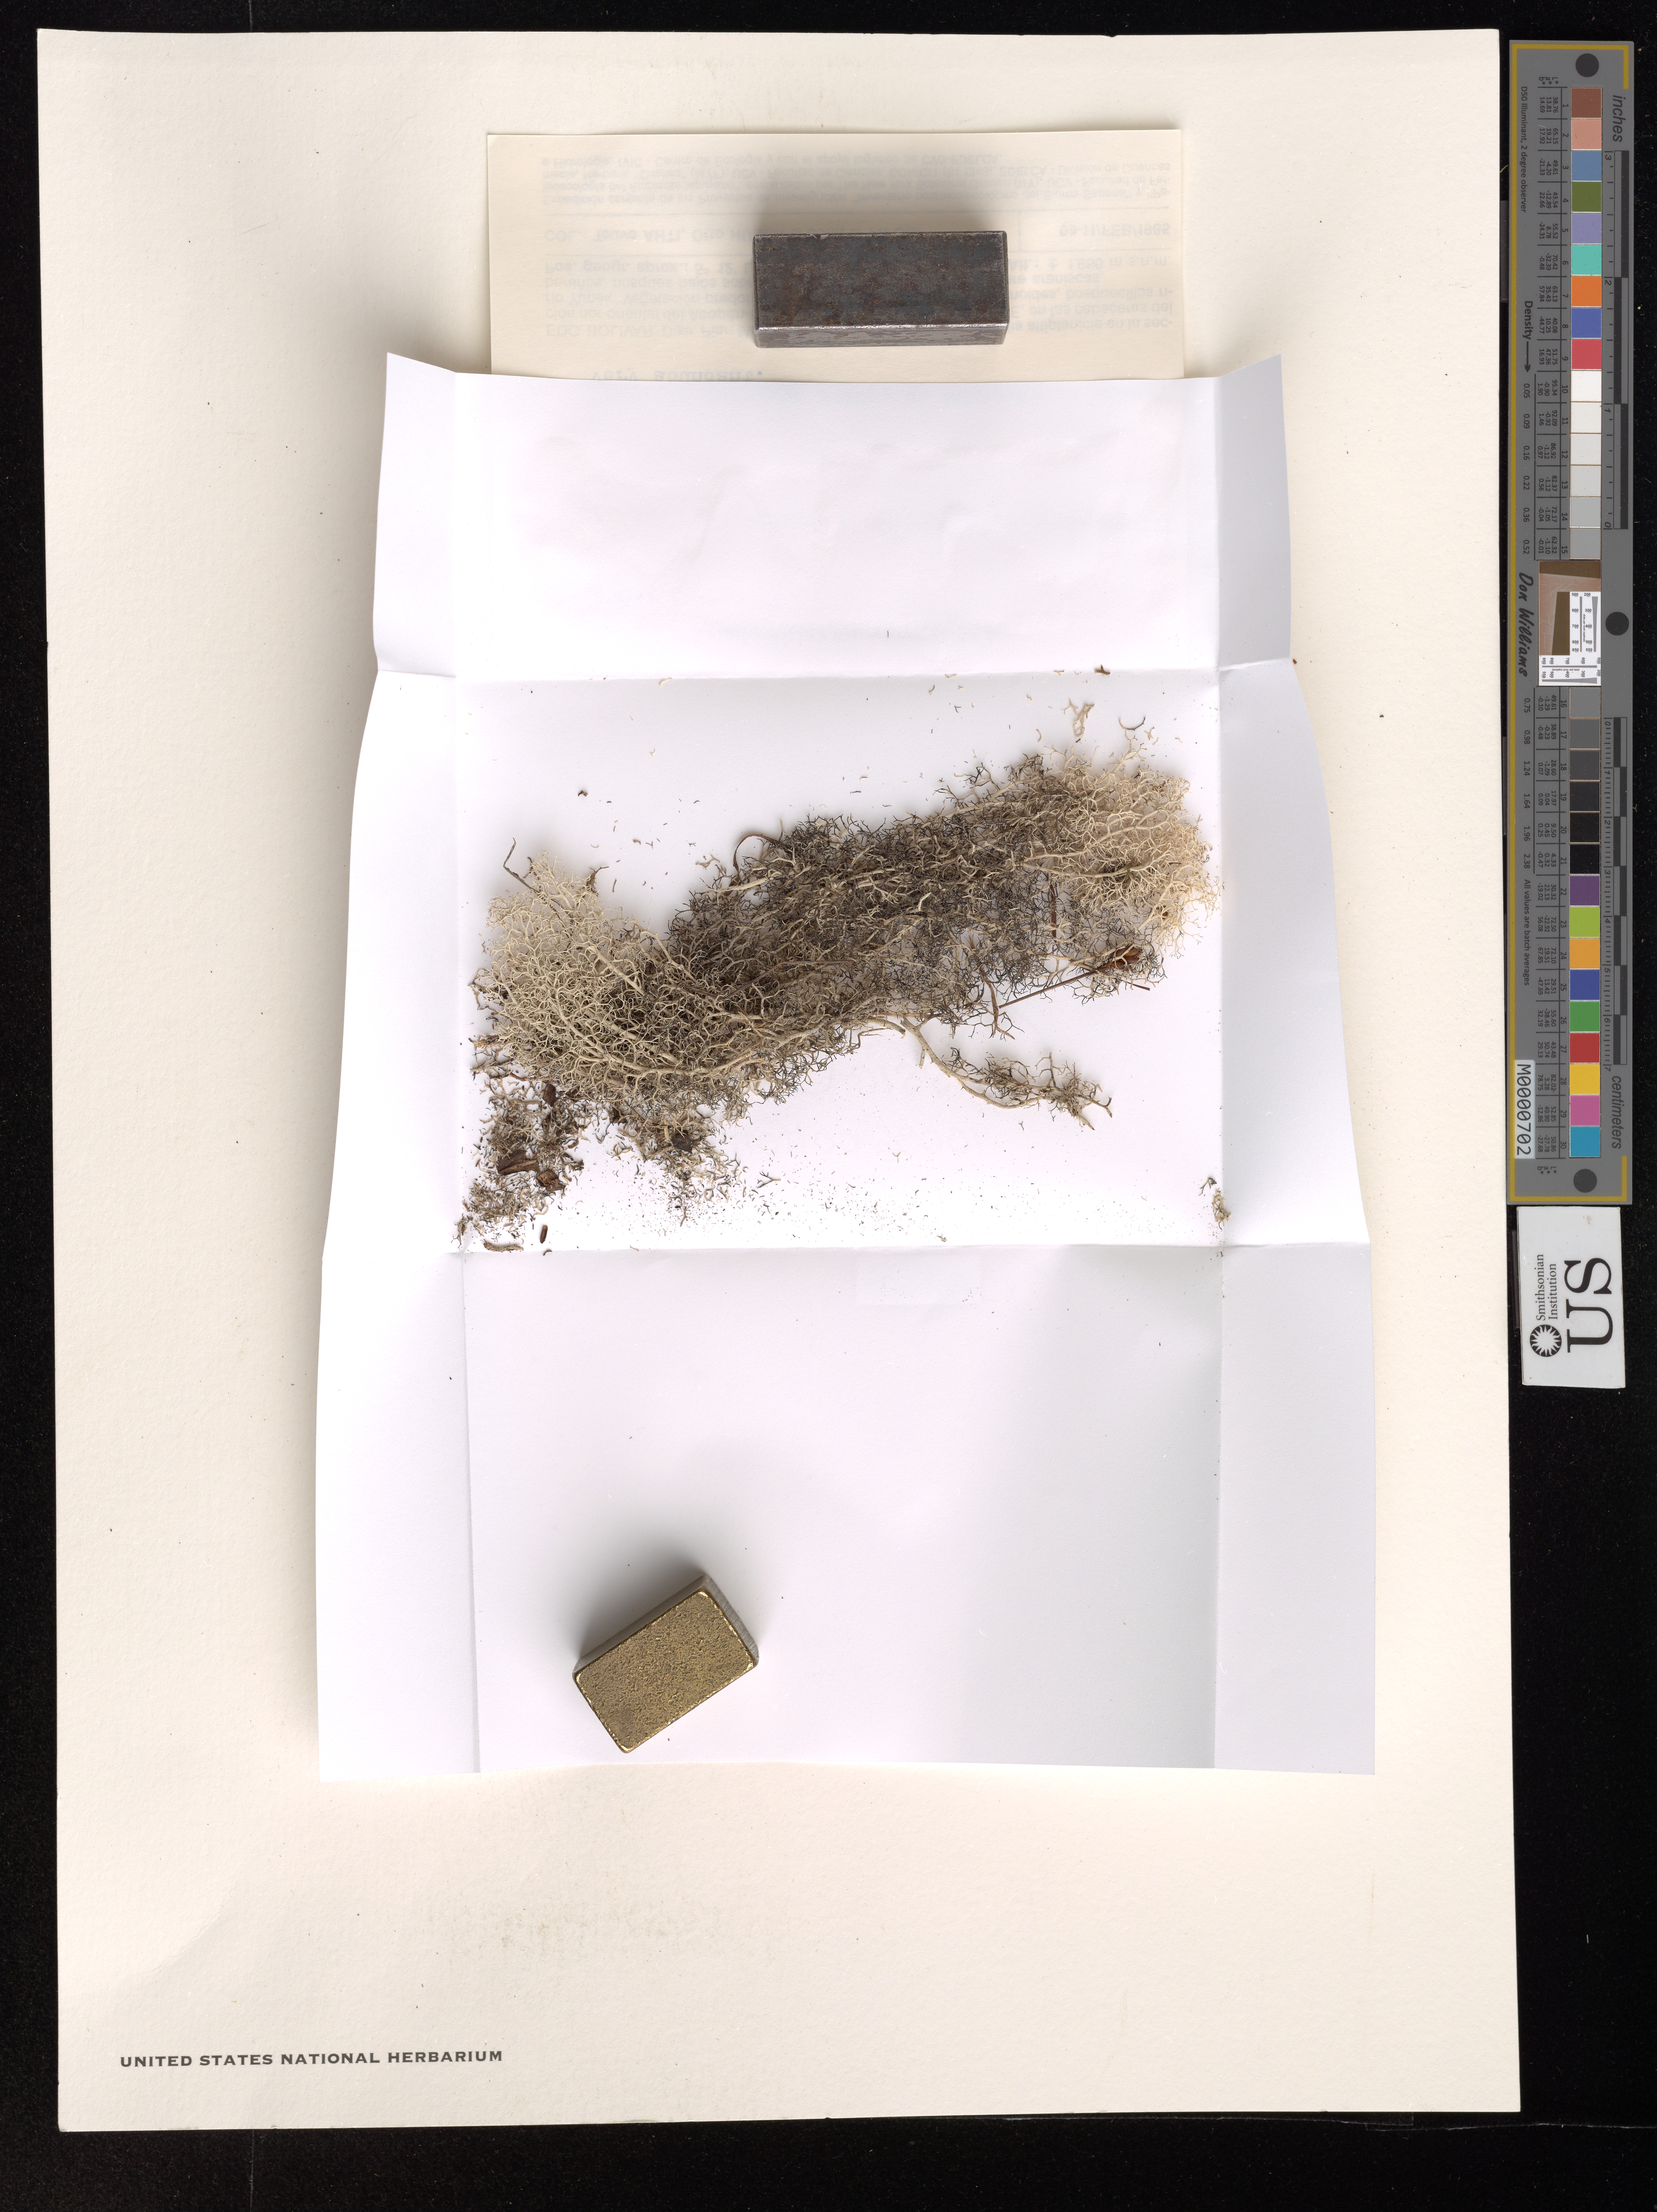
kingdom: Fungi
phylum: Ascomycota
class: Lecanoromycetes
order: Lecanorales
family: Cladoniaceae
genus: Cladonia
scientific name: Cladonia atrans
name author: (Ahti) Ahti & DePriest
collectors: T. T. Ahti, O. Huber & J. J. Pipoly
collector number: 45044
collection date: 1985-02-08/1985-02-11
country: Venezuela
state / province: Bolivar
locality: Distr. Piar: Macizo del Chimantá, sector SE. Amplia altiplanicie en la sección nor-oriental del Acopán-tepui, levemente inclinada hacia el NE, en las cabeceras del río Yunék.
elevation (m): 1.95